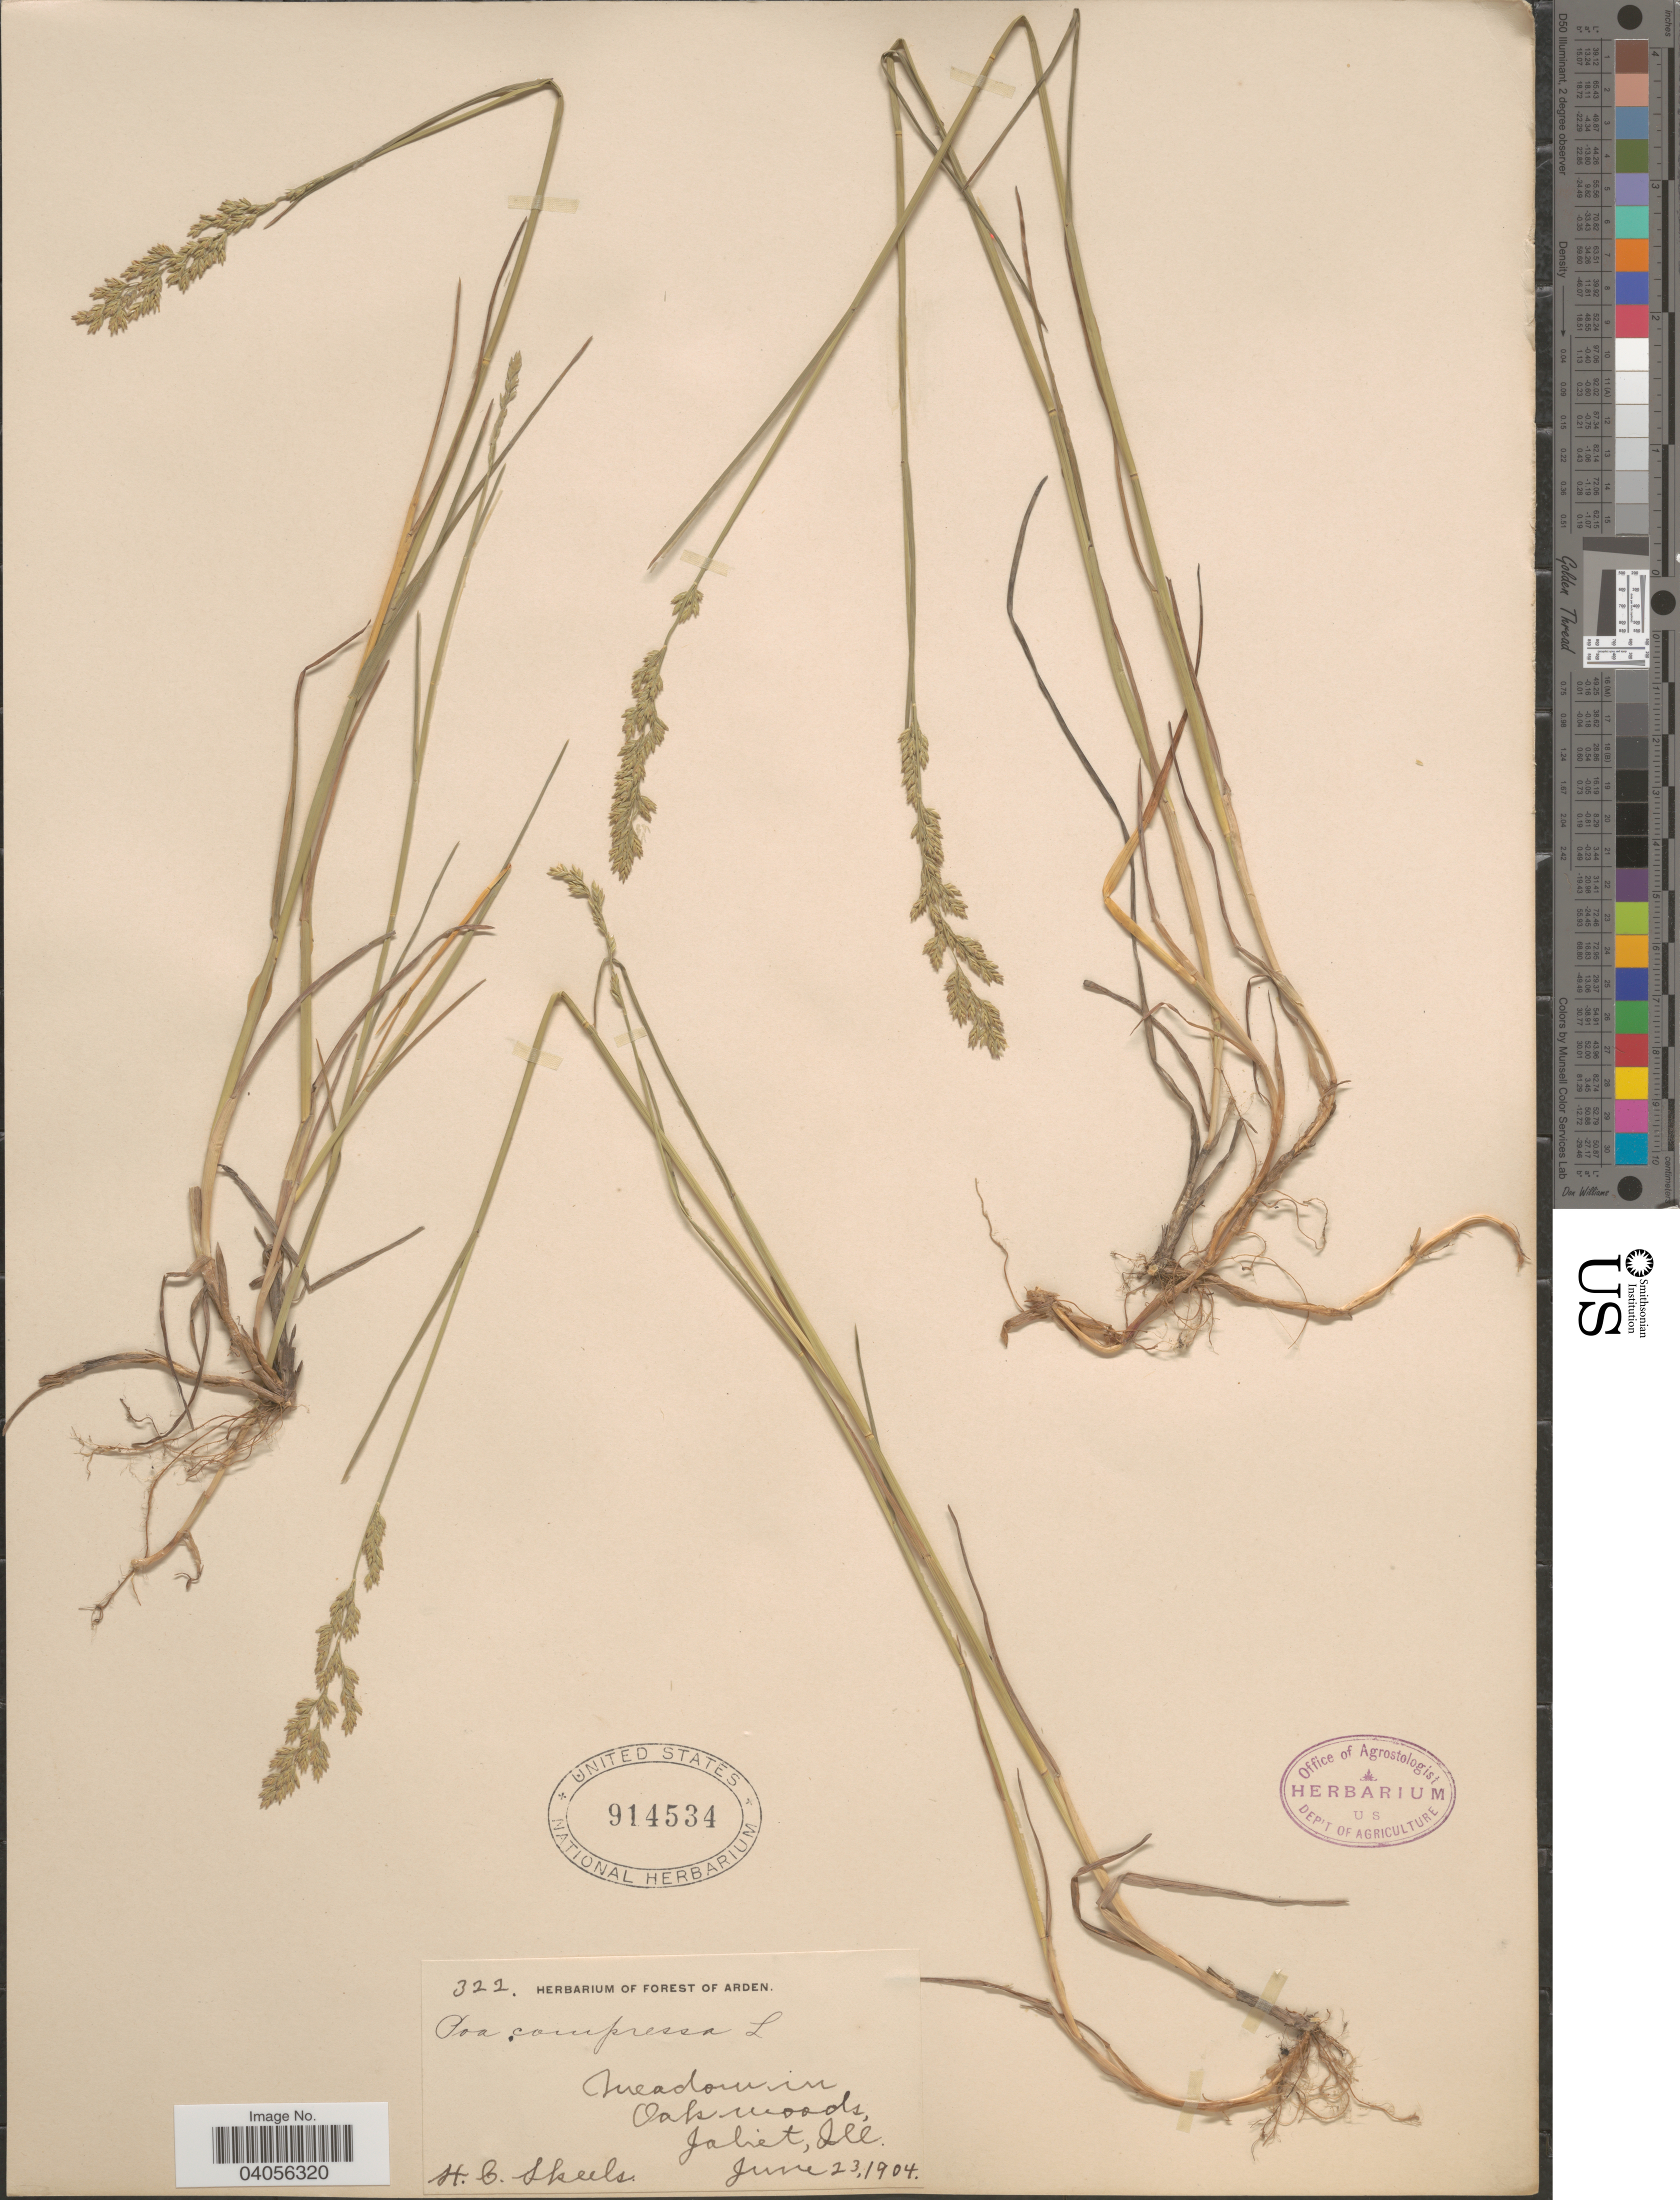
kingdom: Plantae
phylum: Tracheophyta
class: Liliopsida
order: Poales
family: Poaceae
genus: Poa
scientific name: Poa compressa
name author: L.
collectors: H. Skeels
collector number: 322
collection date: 1904-06-23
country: United States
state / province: Illinois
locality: Meadow in Oak woods, Joliet.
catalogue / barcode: US 914534